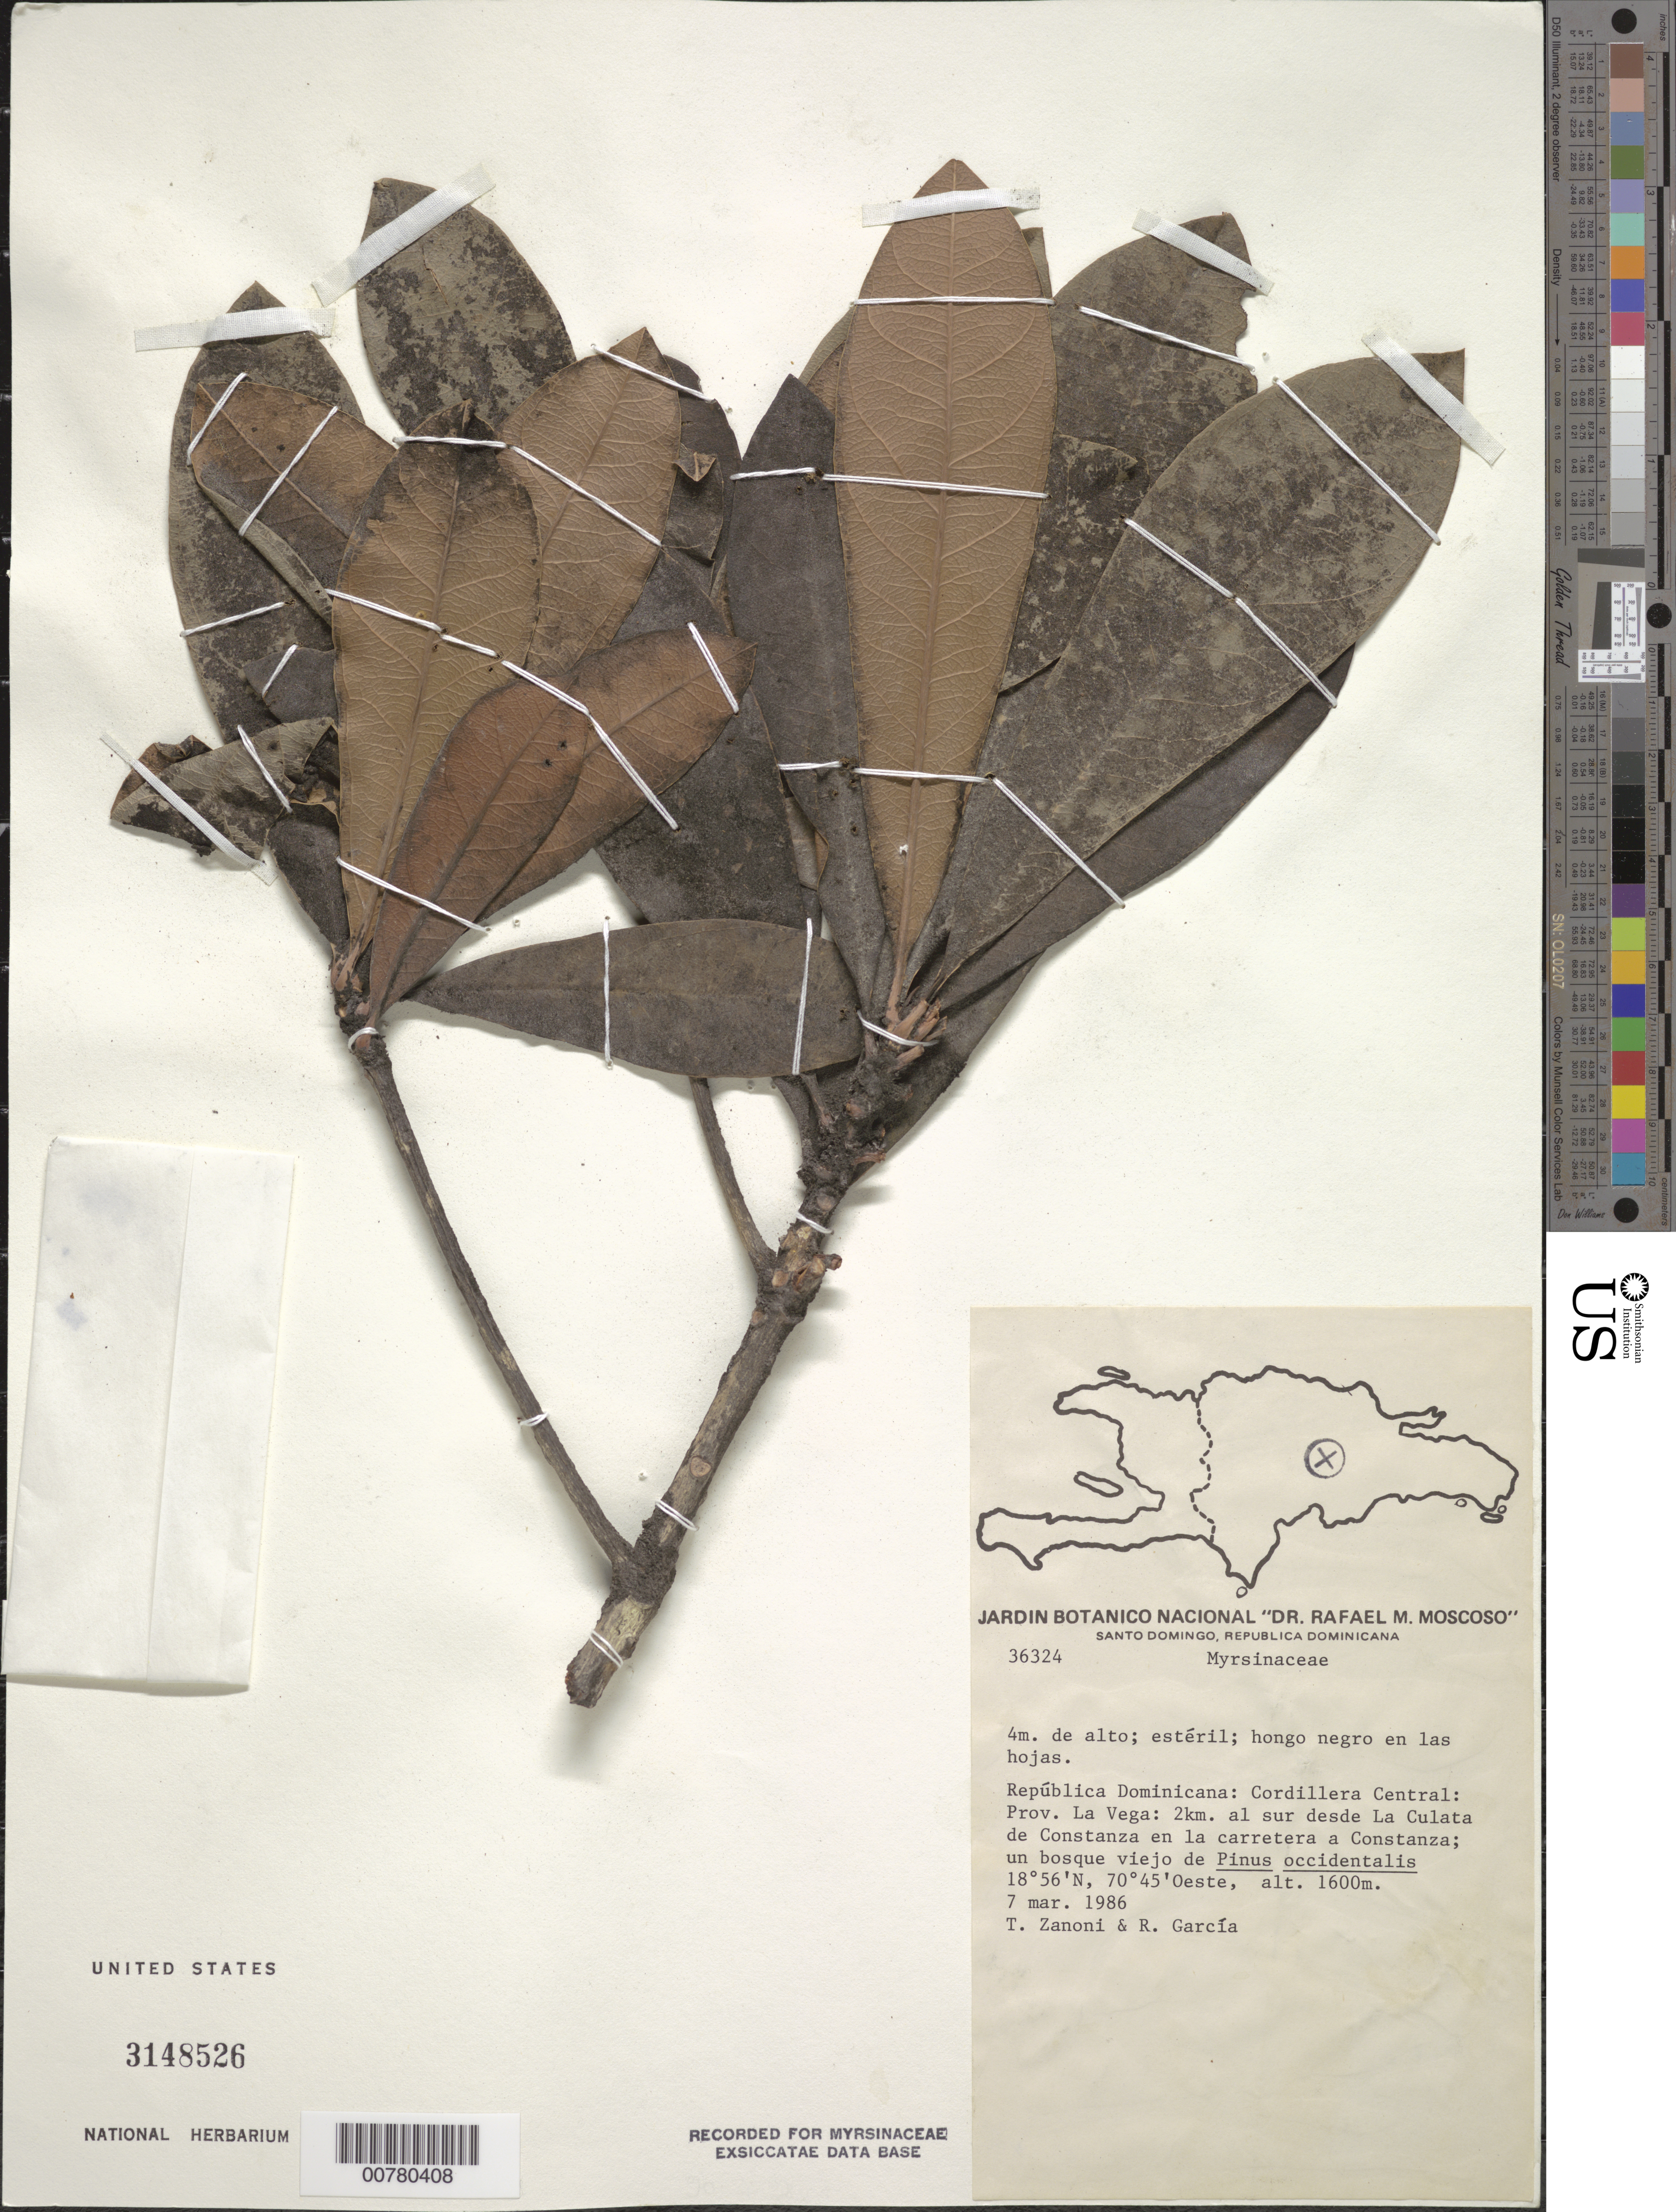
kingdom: Plantae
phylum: Tracheophyta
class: Magnoliopsida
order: Ericales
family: Primulaceae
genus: Myrsine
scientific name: Myrsine sp.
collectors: T. A. Zanoni & R. G. García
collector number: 36324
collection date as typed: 07 Mar 1986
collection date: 1986-03-07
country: Dominican Republic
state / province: La Vega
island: Hispaniola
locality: Cordillera Central, 2 km south from La Culata de Constanza, in road to Constanza..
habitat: Old Pinus occidentalis forest.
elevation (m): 1600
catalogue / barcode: US 3148526